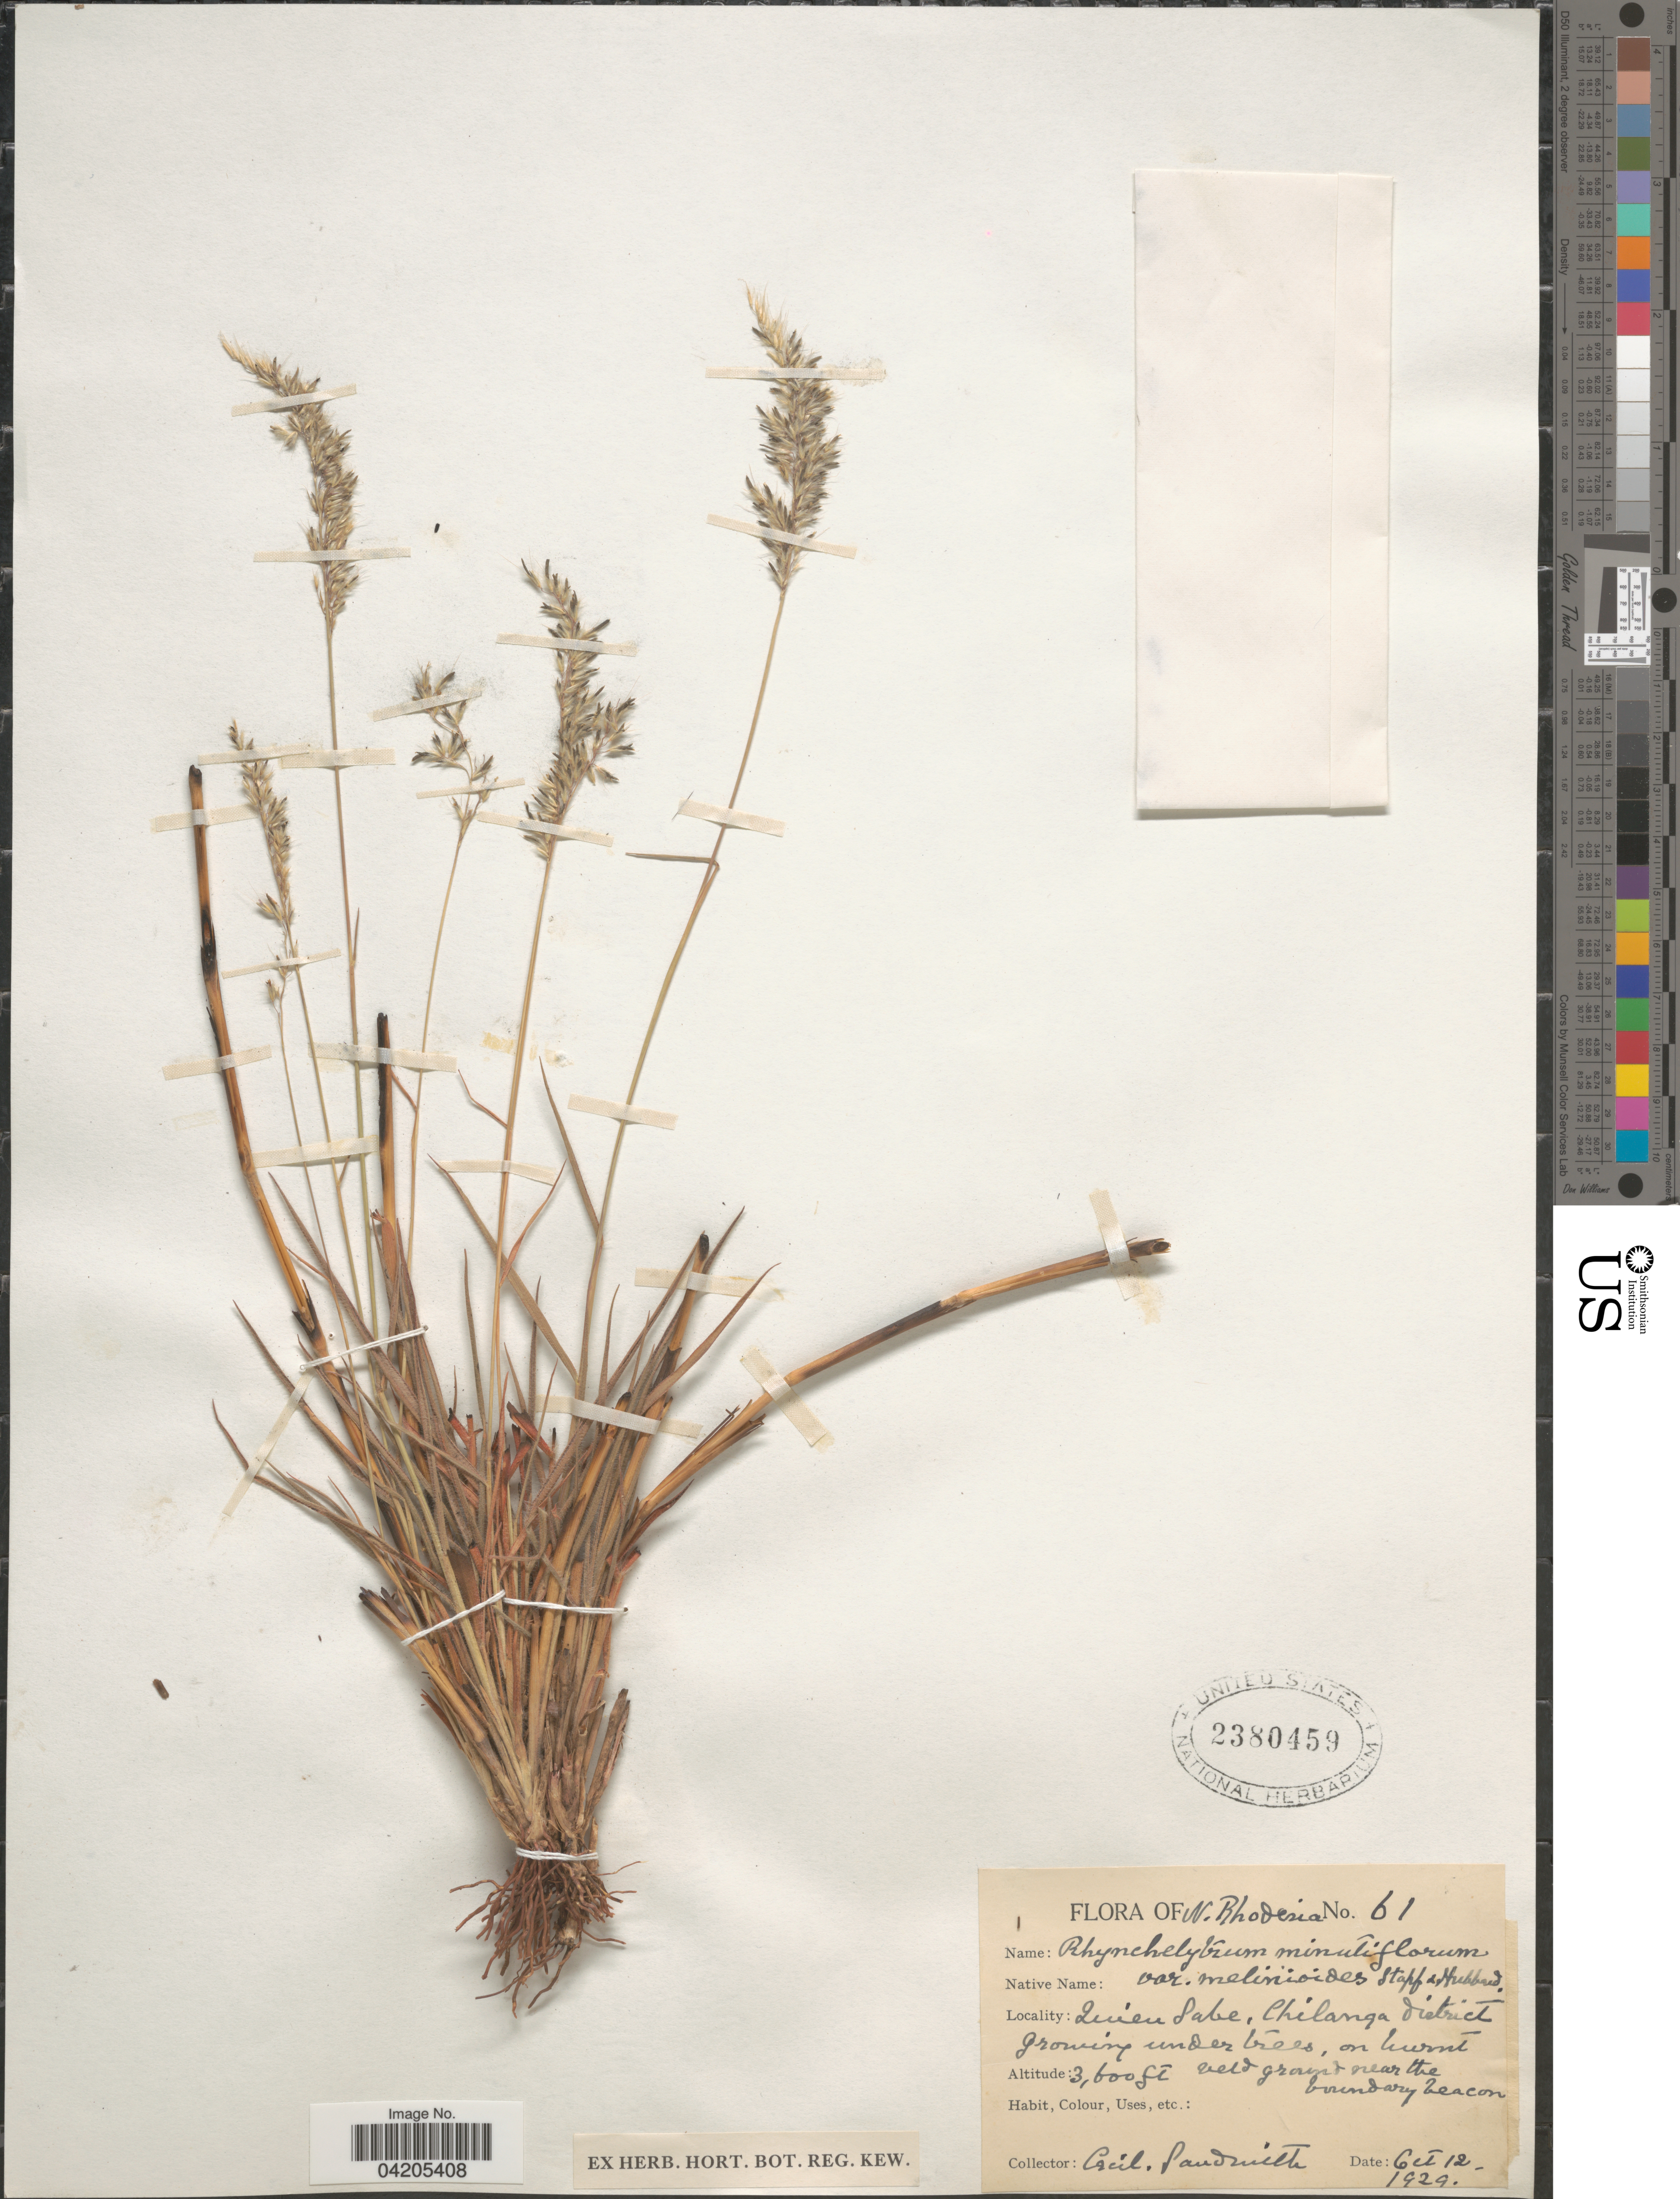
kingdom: Plantae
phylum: Tracheophyta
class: Liliopsida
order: Poales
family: Poaceae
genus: Melinis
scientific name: Melinis longiseta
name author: (A. Rich.) Zizka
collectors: C. I. Sandwith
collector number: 61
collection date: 1929-10-12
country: Zambia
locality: N. Rhodesia. Quien Sabe, Chilanga district. Near the boundary beacon.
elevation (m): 1097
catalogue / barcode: US 2380459